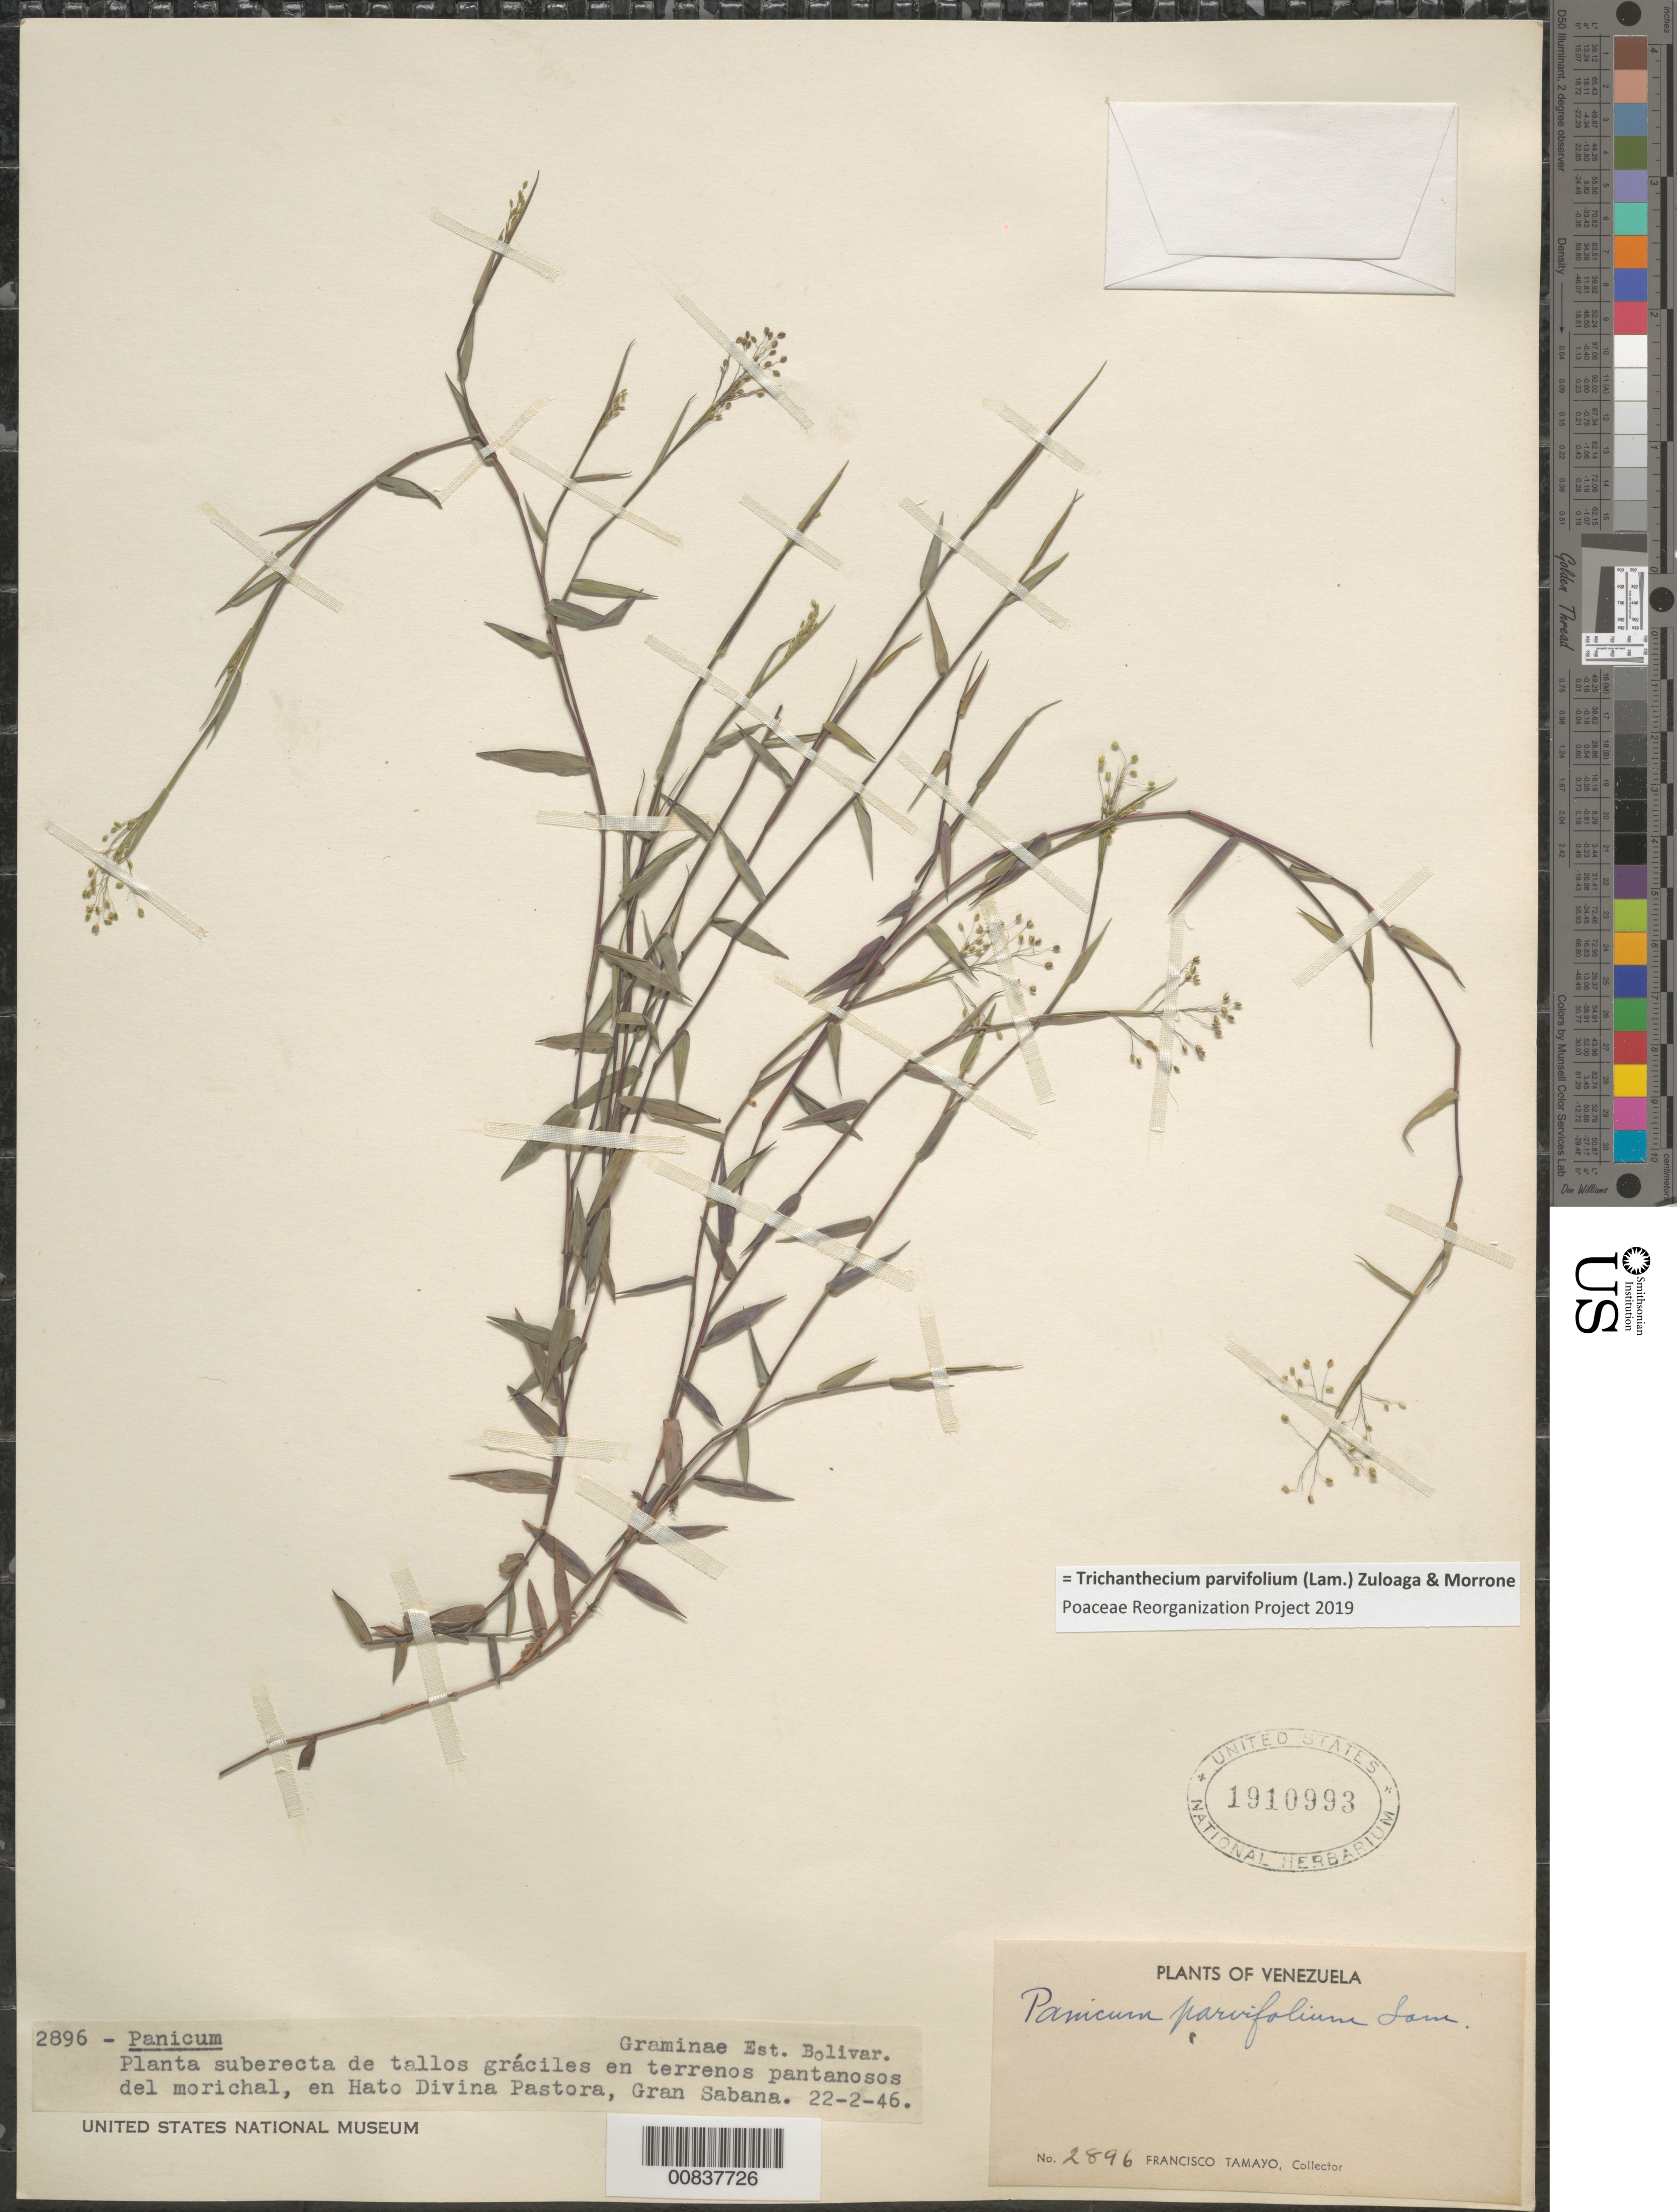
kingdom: Plantae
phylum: Tracheophyta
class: Liliopsida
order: Poales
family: Poaceae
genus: Trichanthecium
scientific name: Trichanthecium parvifolium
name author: (Lam.) Zuloaga & Morrone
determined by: Poaceae Reorganization Project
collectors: F. Tamayo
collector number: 2896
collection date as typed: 22-Feb-46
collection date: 1946-02-22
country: Venezuela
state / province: Bolívar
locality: Gran Sabana, Hato Divina Pastora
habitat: Terrenos pantanosos del morichal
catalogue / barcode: US 1910993